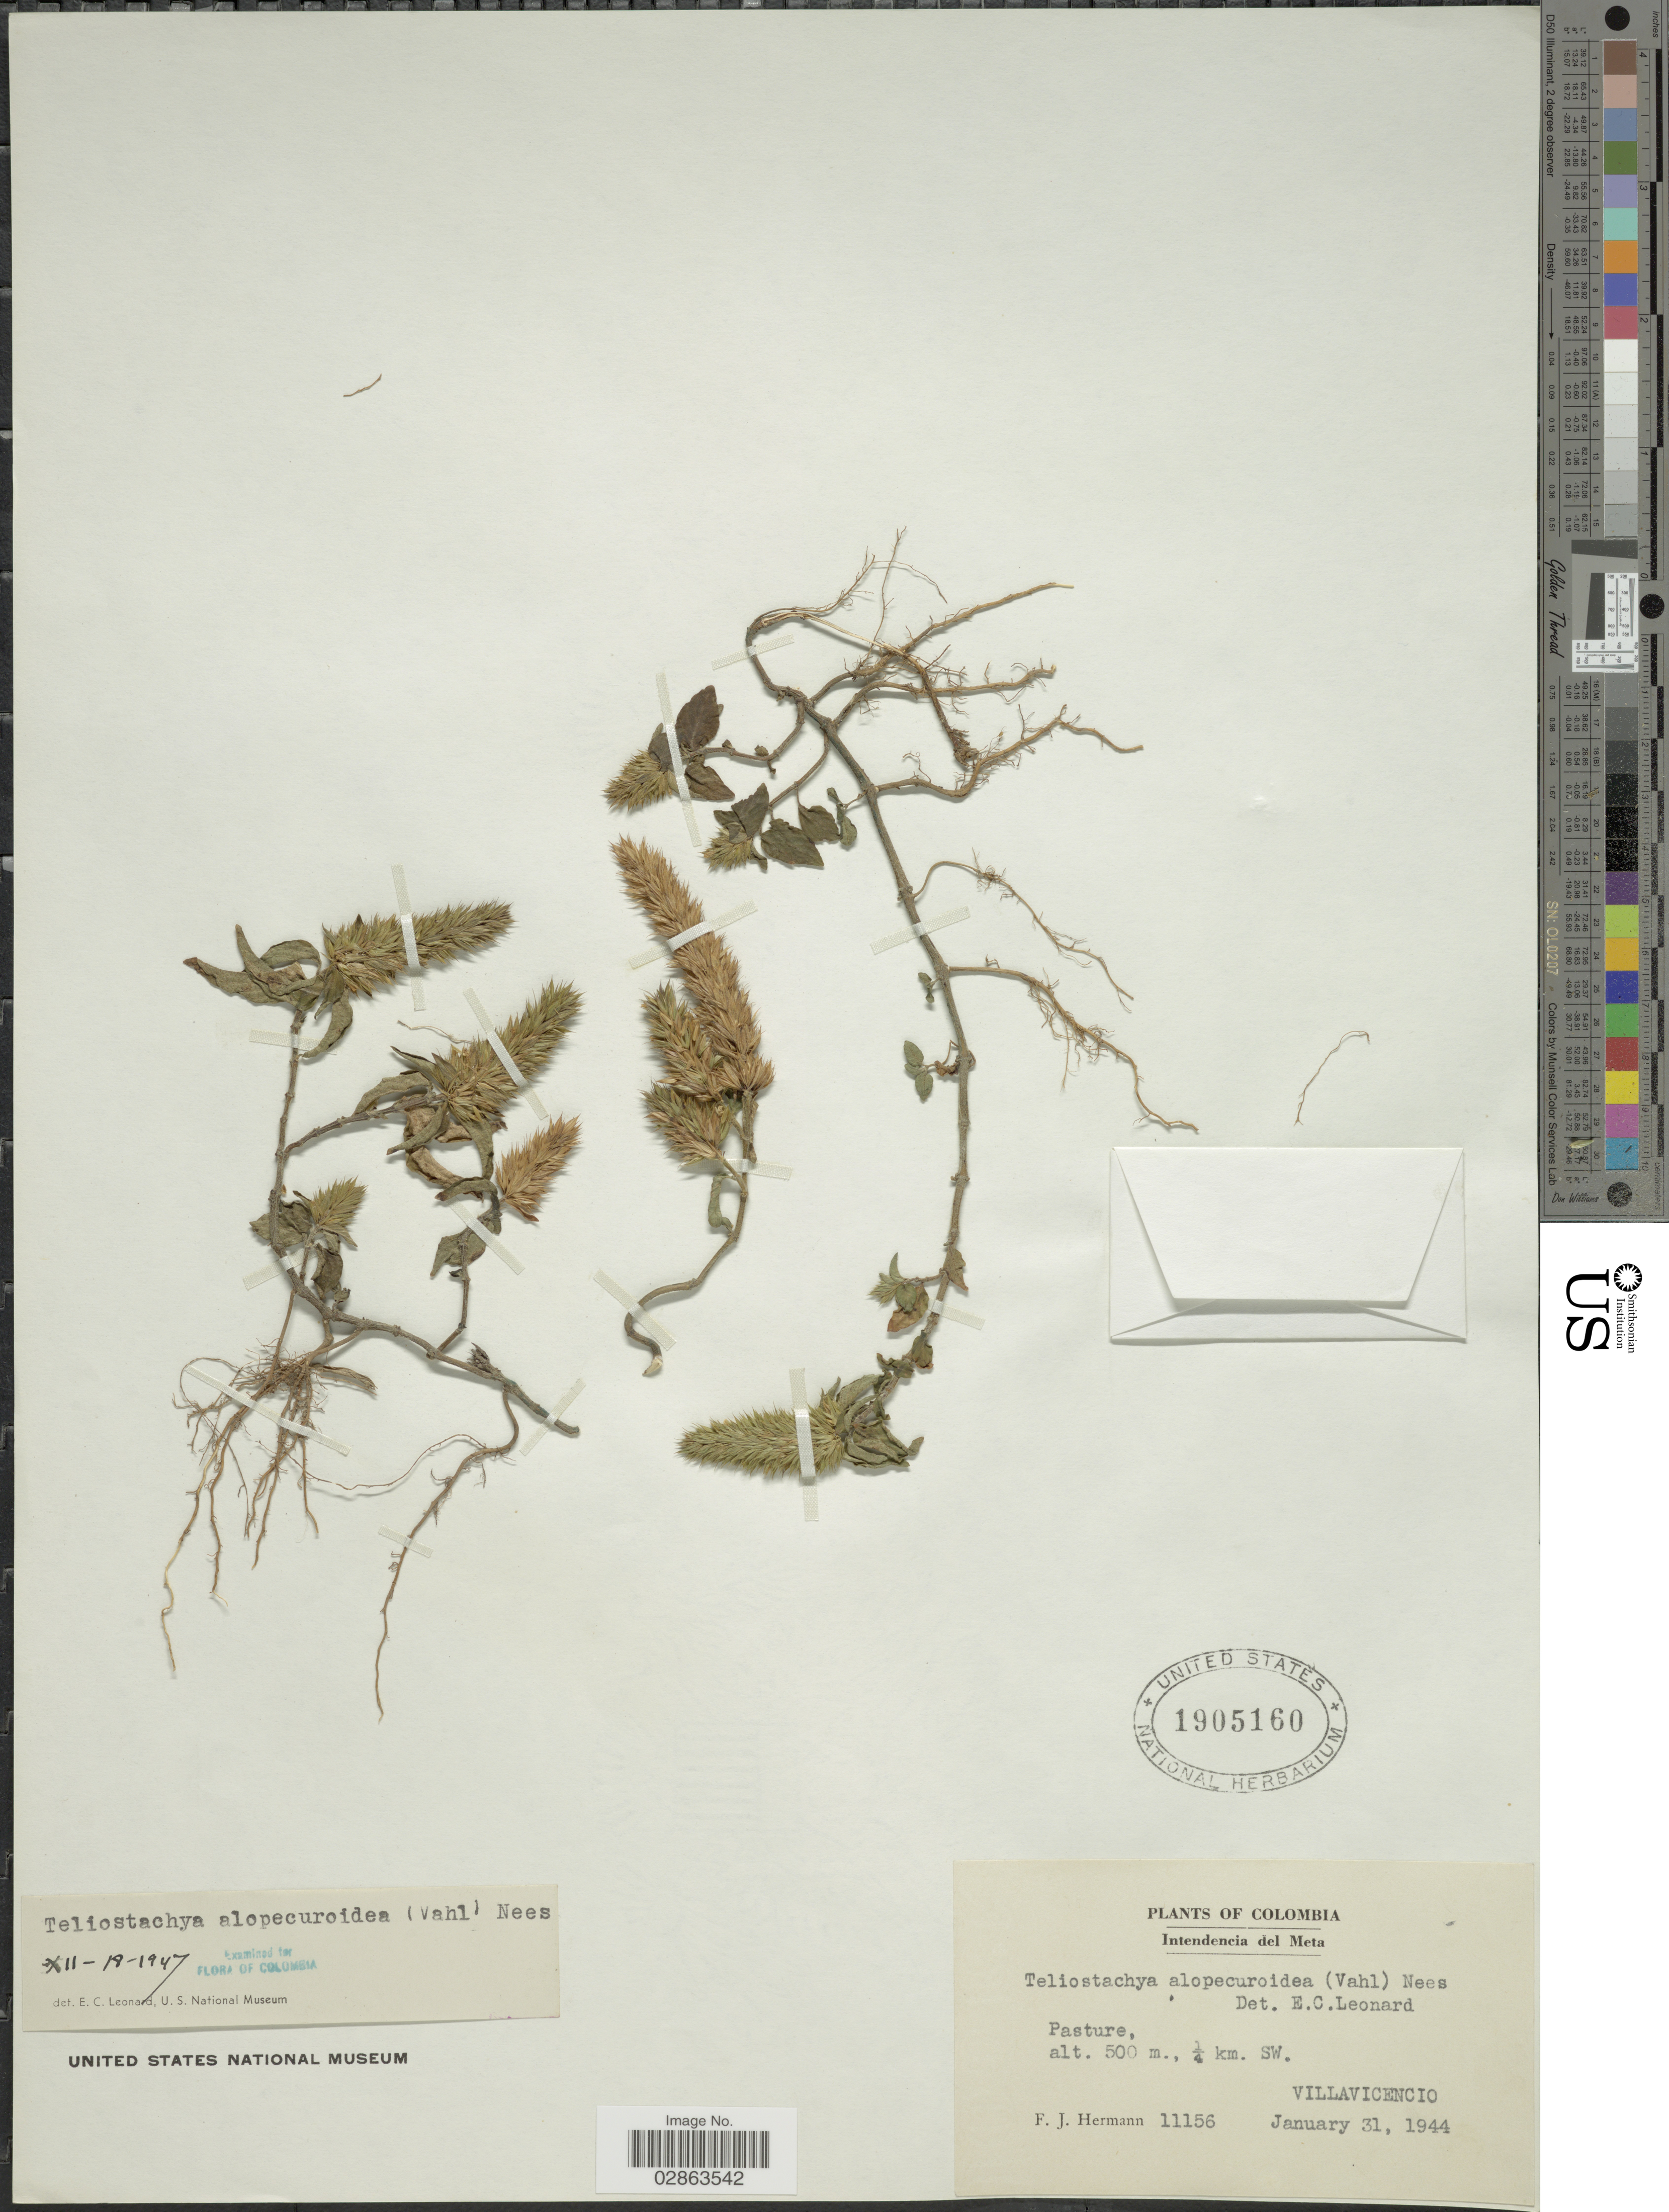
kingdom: Plantae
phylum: Tracheophyta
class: Magnoliopsida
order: Lamiales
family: Acanthaceae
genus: Teliostachya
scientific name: Teliostachya lanceolata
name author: Nees in Mart.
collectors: F. J. Hermann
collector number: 11156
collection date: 1944-01-31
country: Colombia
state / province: Meta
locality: Intendencia del Meta. ¼ km. SW. Villavicencio.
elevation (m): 500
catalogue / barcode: US 1905160